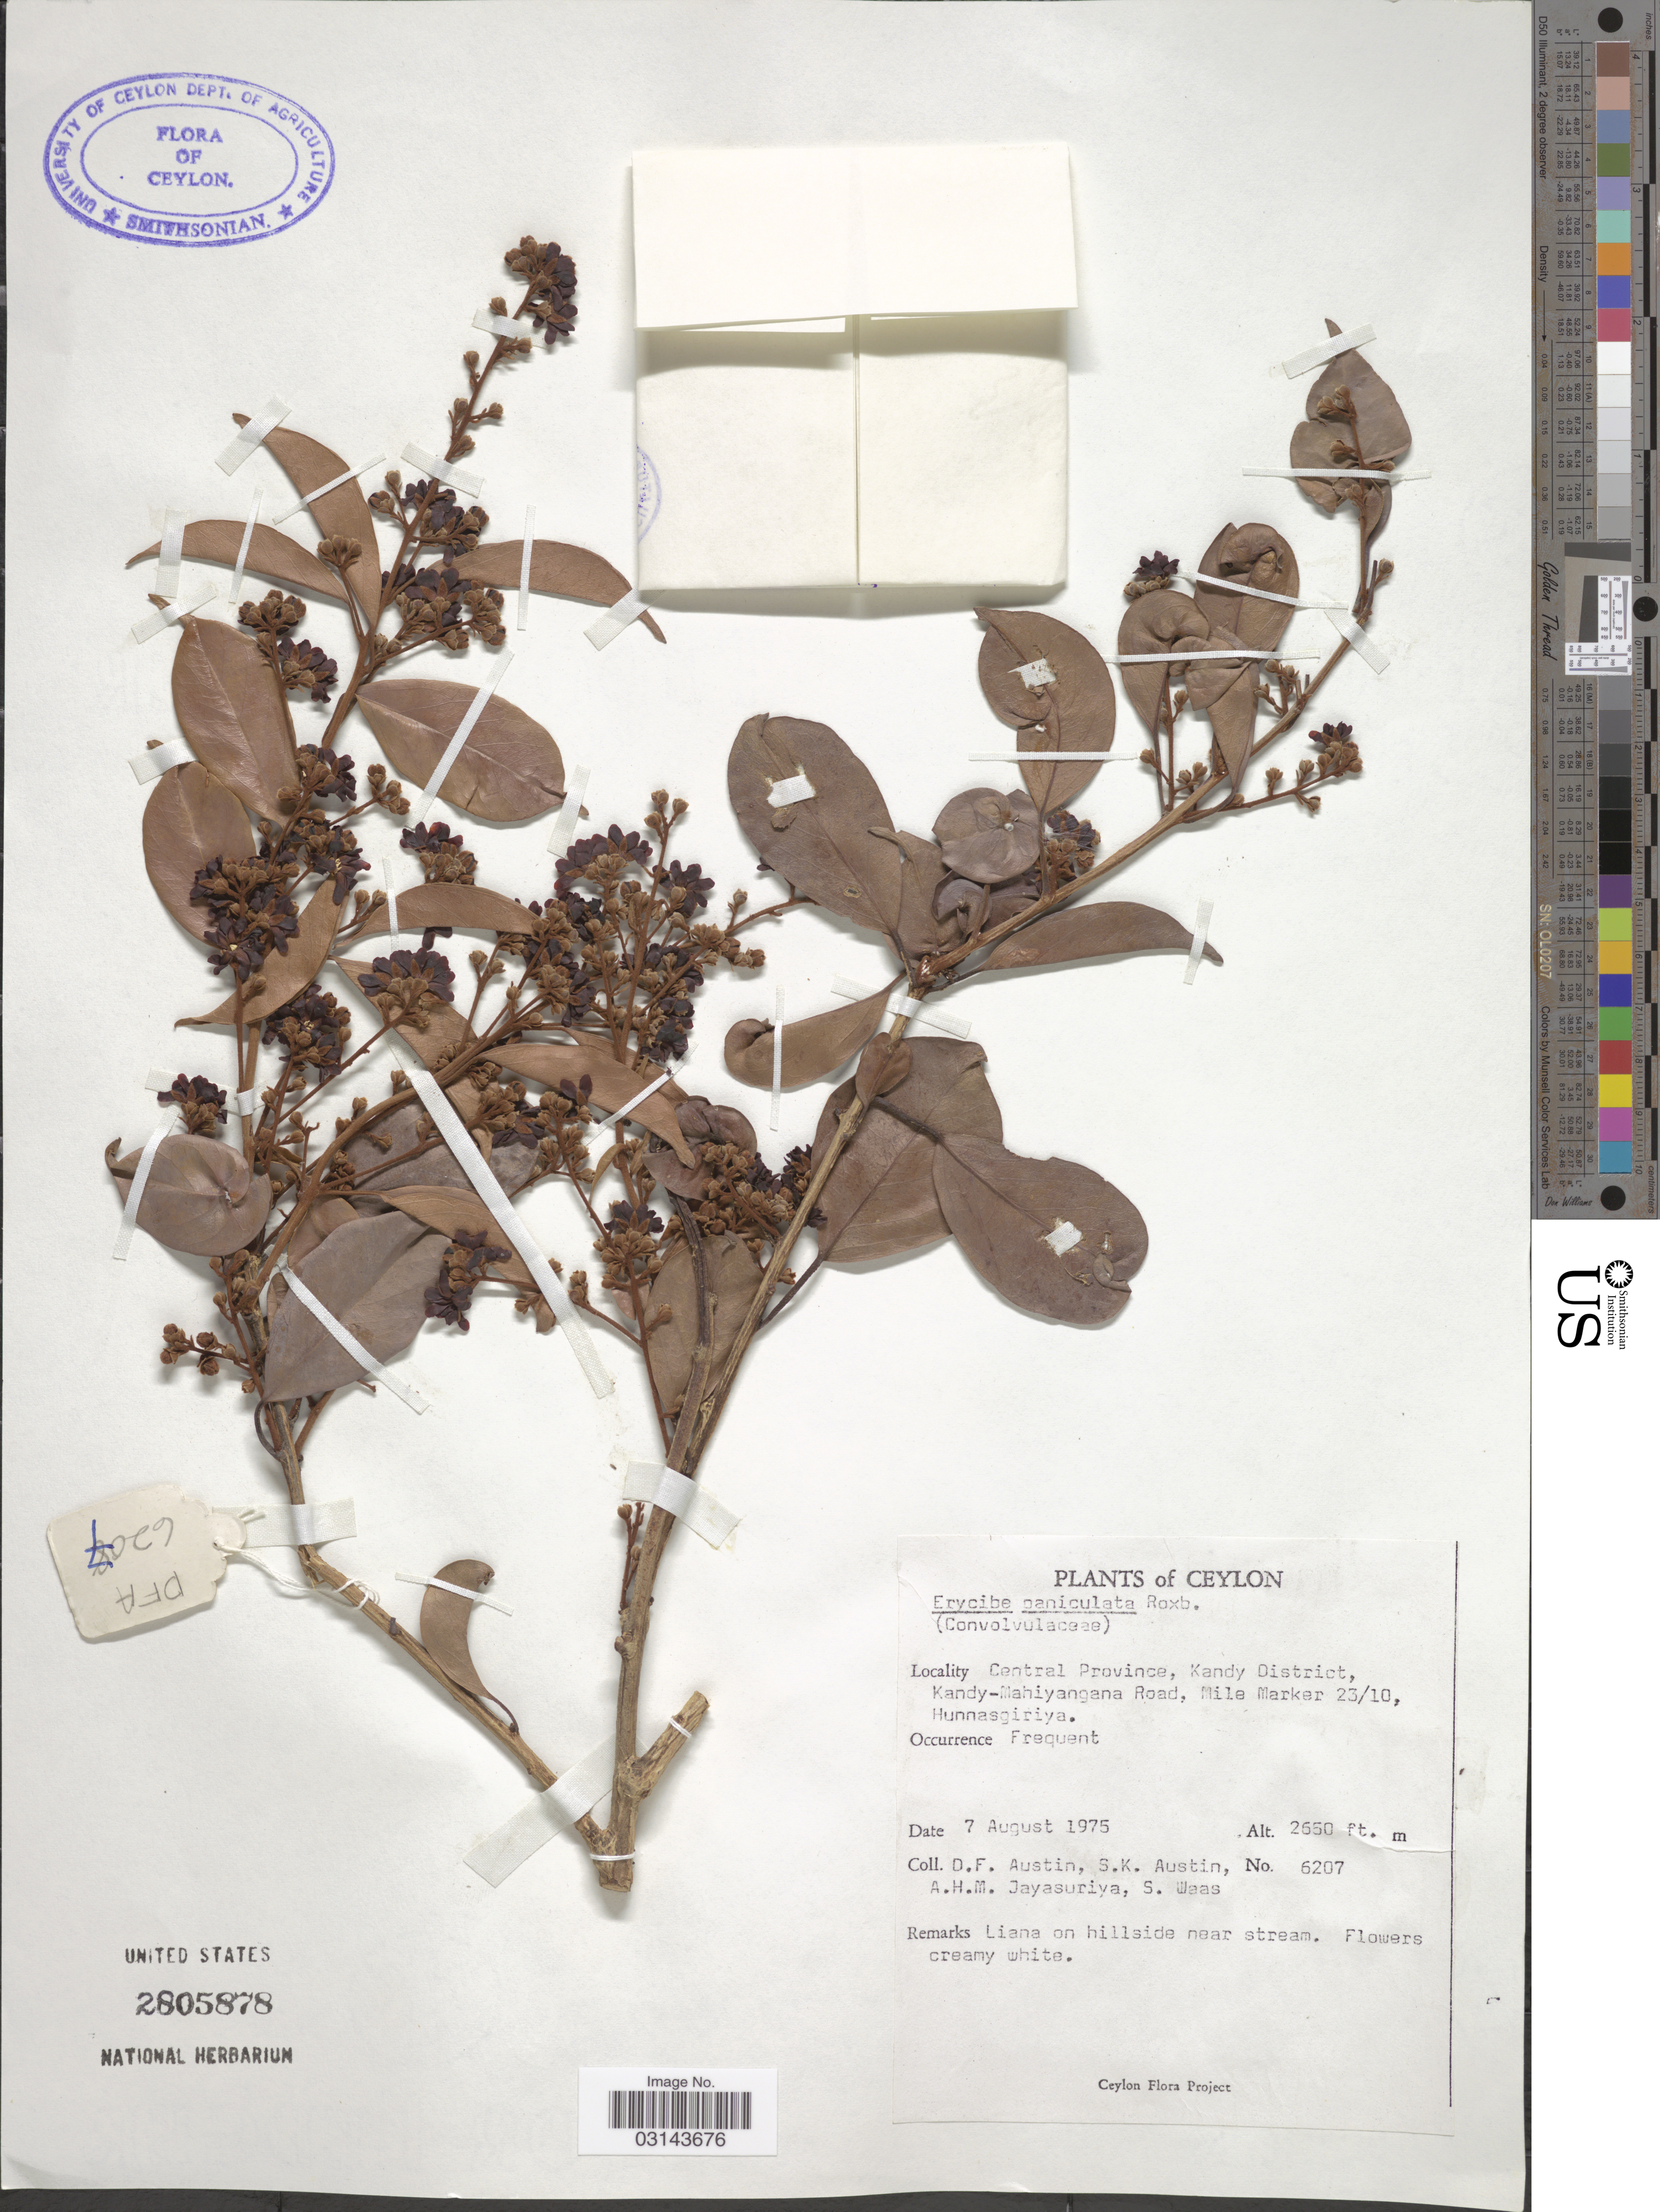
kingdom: Plantae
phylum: Tracheophyta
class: Magnoliopsida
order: Solanales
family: Convolvulaceae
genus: Erycibe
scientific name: Erycibe paniculata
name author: Roxb.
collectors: D. Austin, S. Austin, A. H. Jayasuriya & S. Waas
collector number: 6207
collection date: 1975-08-07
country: Sri Lanka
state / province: Central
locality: Ceylon. Kandy District, Kandy-Mahiyangana Road, Mile Marker 23/10, Hunnasgiriya.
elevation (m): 808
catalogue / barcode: US 2805878